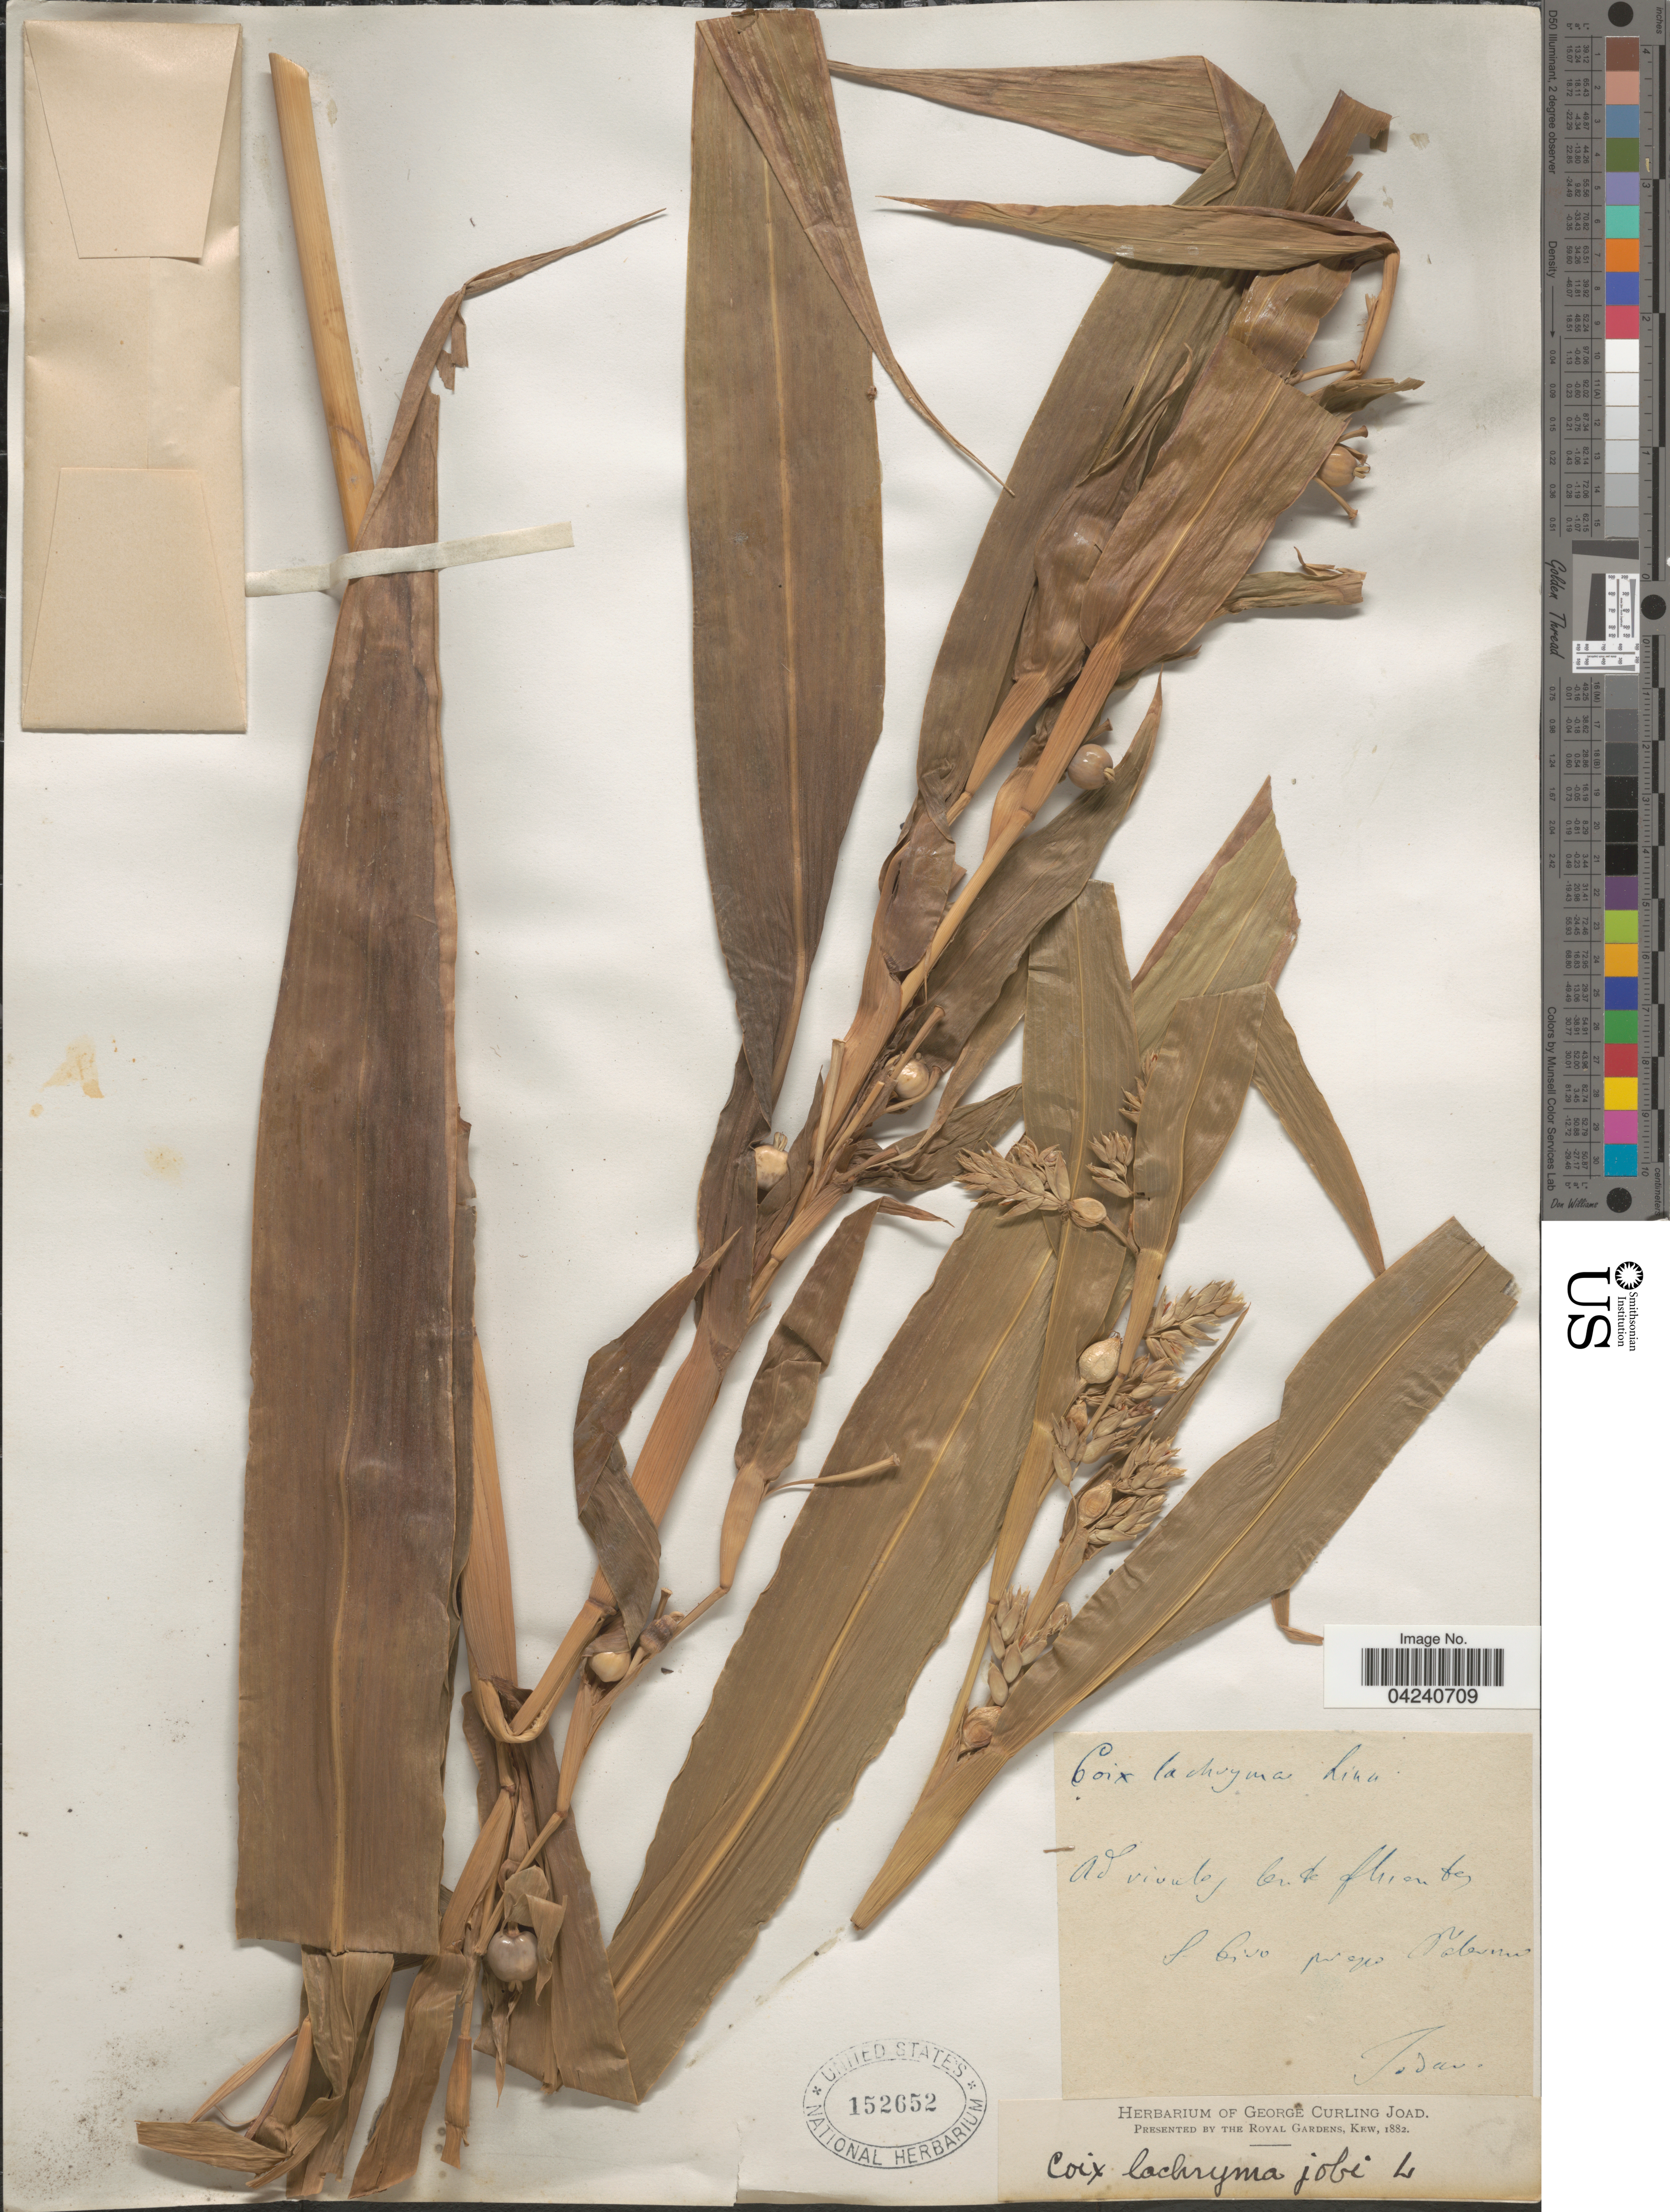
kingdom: Plantae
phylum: Tracheophyta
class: Liliopsida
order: Poales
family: Poaceae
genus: Coix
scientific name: Coix lacryma-jobi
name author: L.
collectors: Todaro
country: Italy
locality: Ad vivule bei dew fluente, S bivo preque Palermo. [interpreted]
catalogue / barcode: US 152652